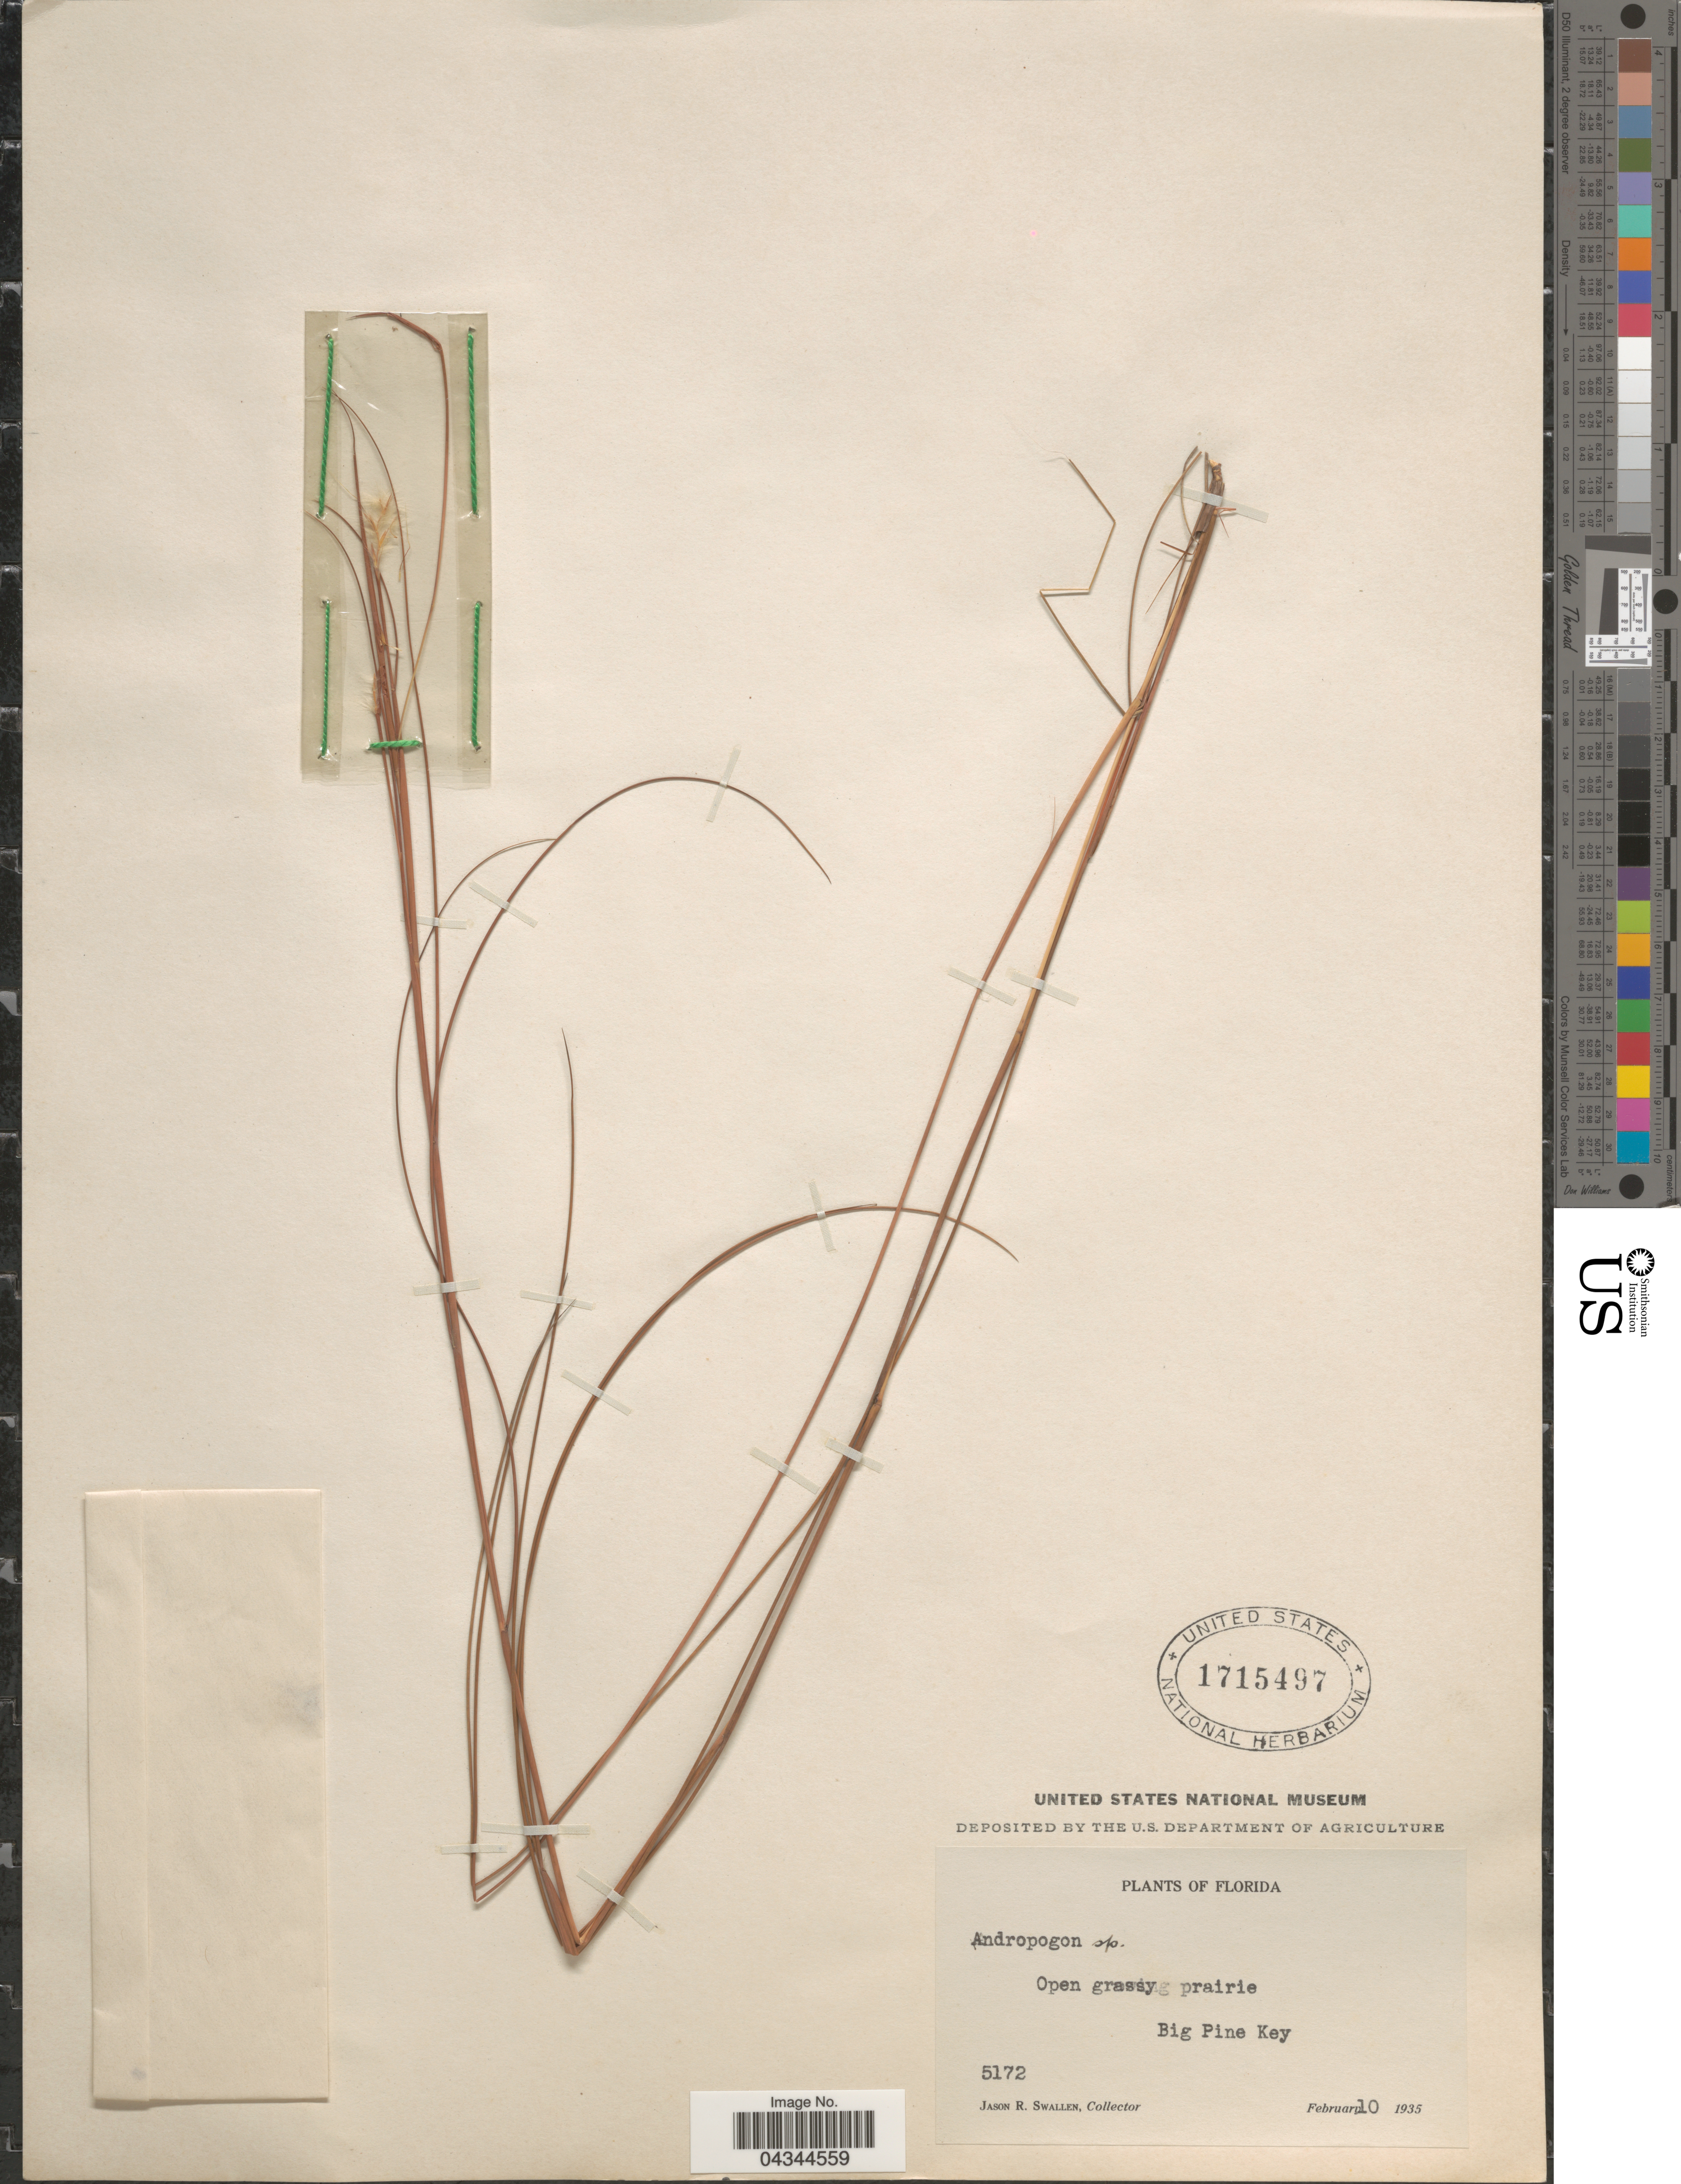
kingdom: Plantae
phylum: Tracheophyta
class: Liliopsida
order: Poales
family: Poaceae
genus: Andropogon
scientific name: Andropogon sp.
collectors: J. R. Swallen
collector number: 5172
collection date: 1935-02-10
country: United States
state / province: Florida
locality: Big Pine Key.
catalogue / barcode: US 1715497